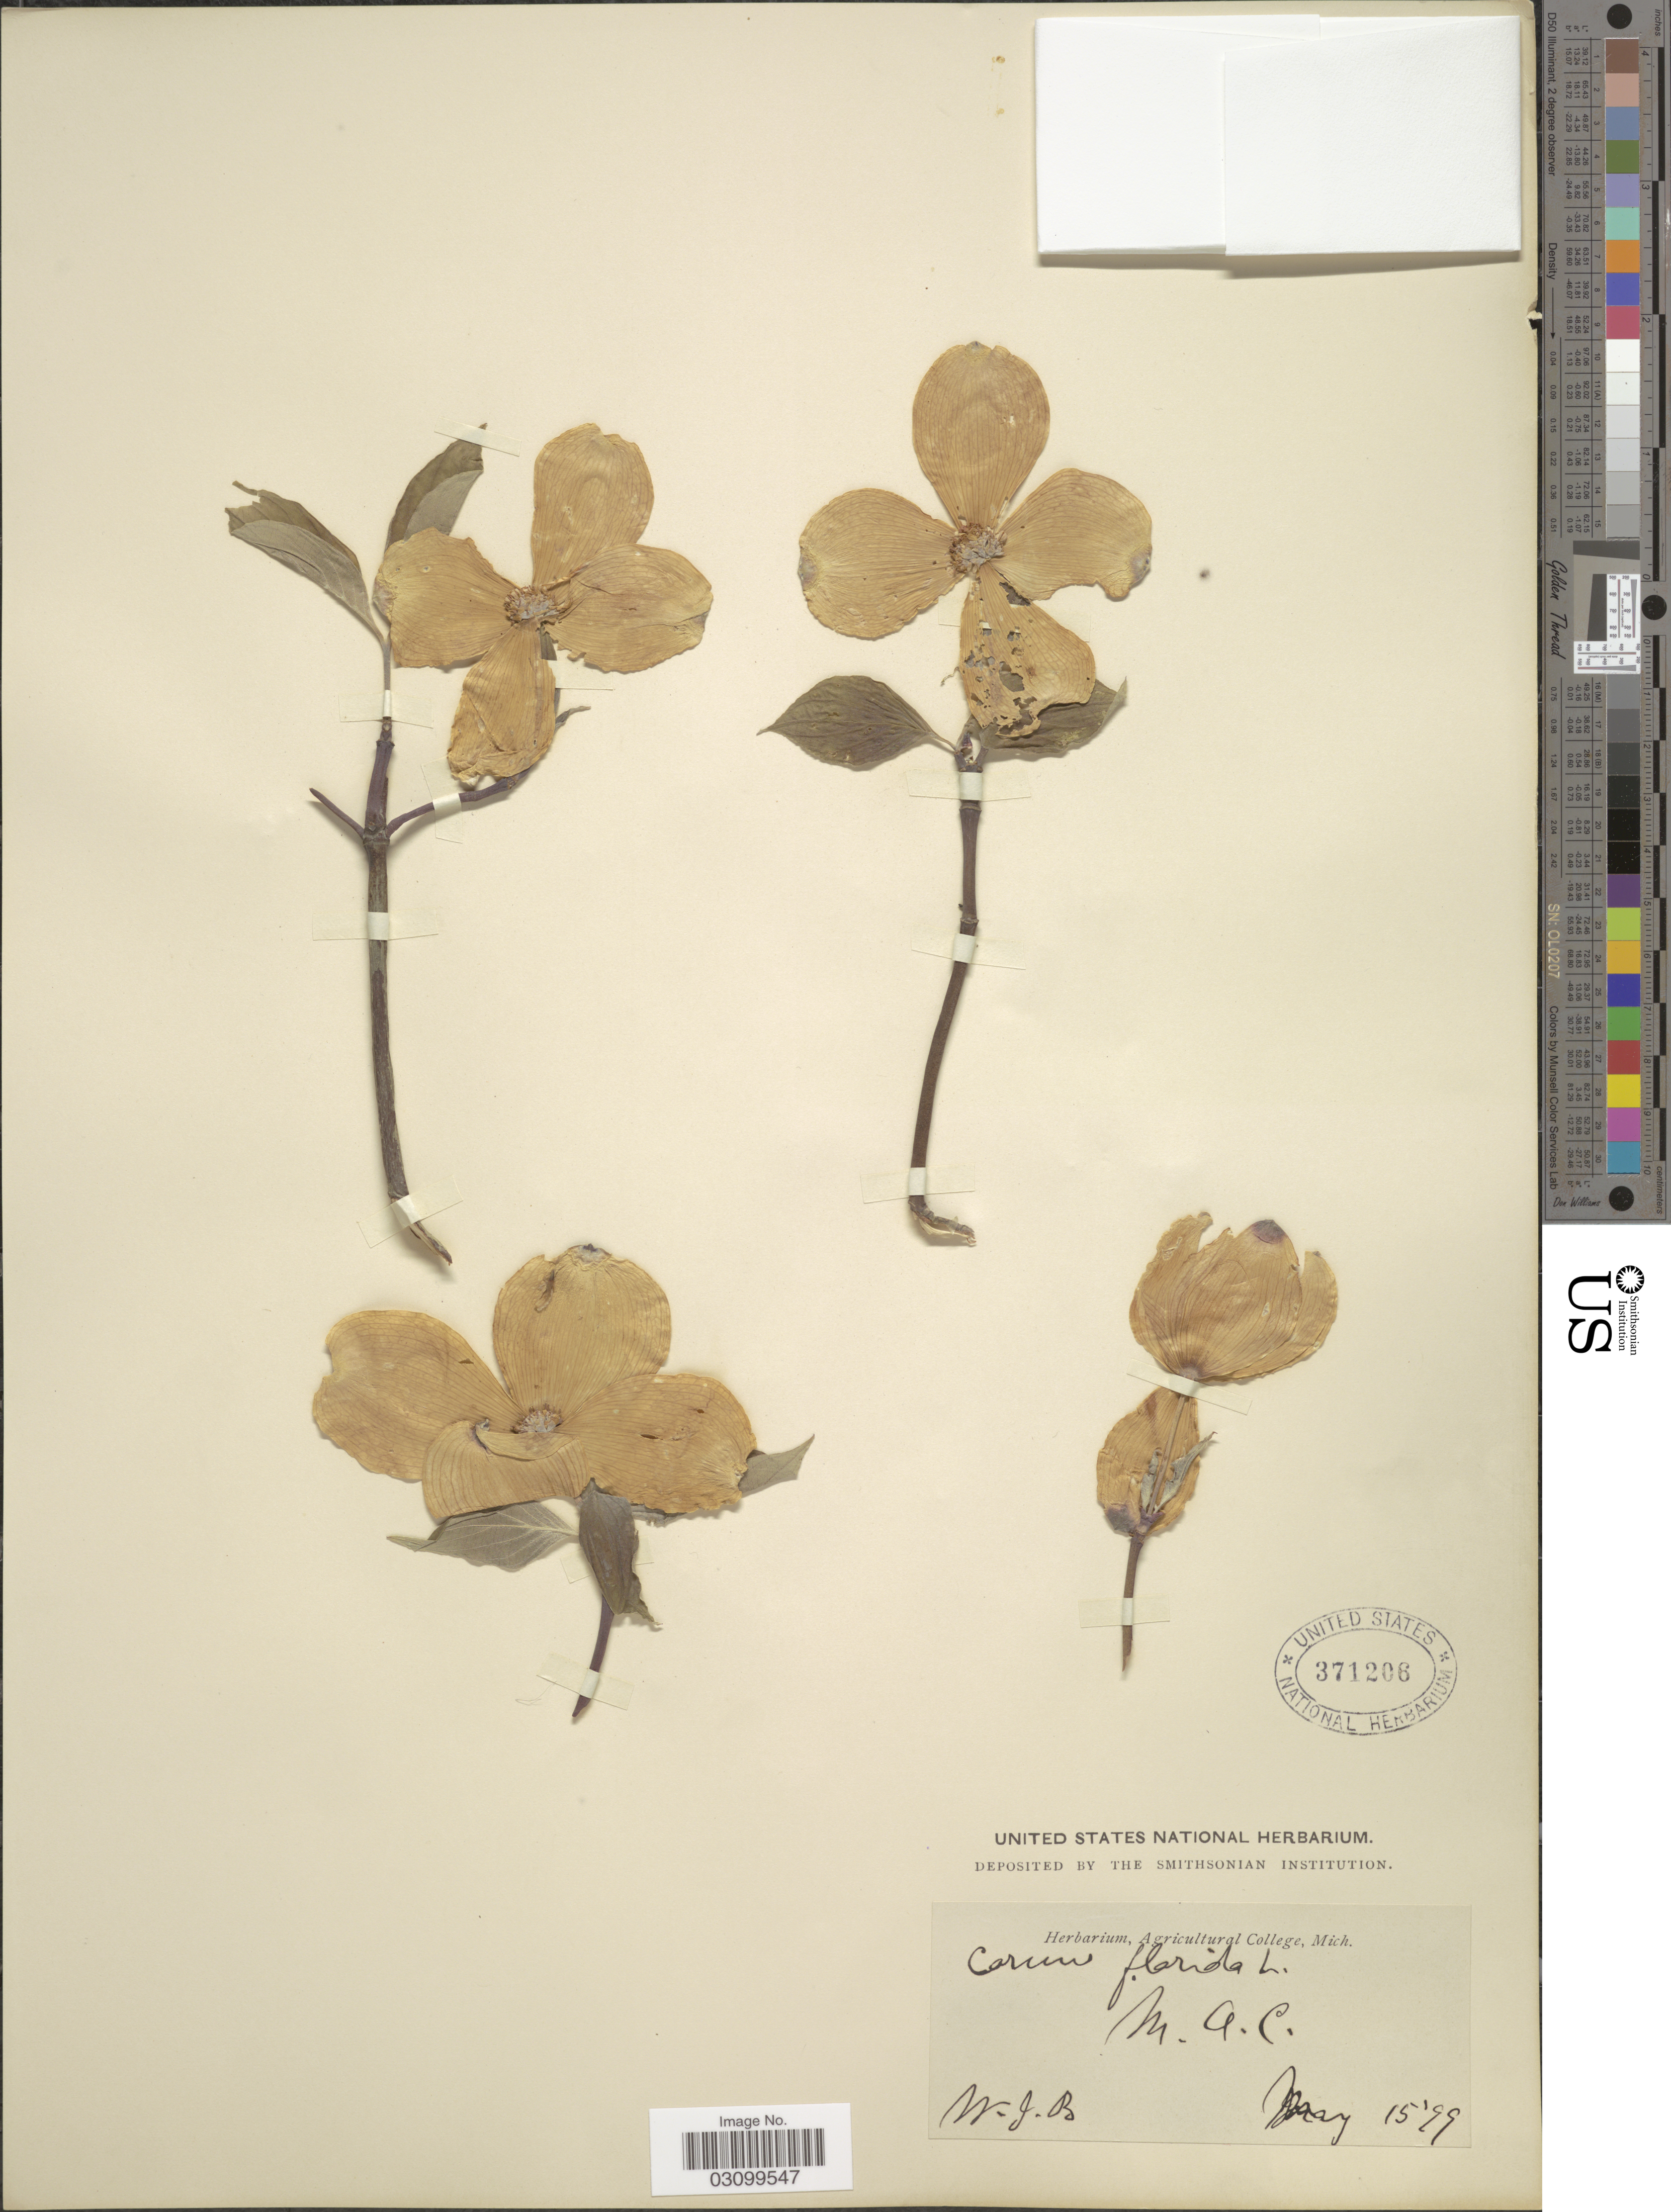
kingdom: Plantae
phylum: Tracheophyta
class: Magnoliopsida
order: Cornales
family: Cornaceae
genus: Cornus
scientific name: Cornus florida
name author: L.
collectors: W.J.B.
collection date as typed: Transcribed d/m/y: 15/5/99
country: United States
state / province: Michigan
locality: M.A.C.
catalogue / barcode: US 371206